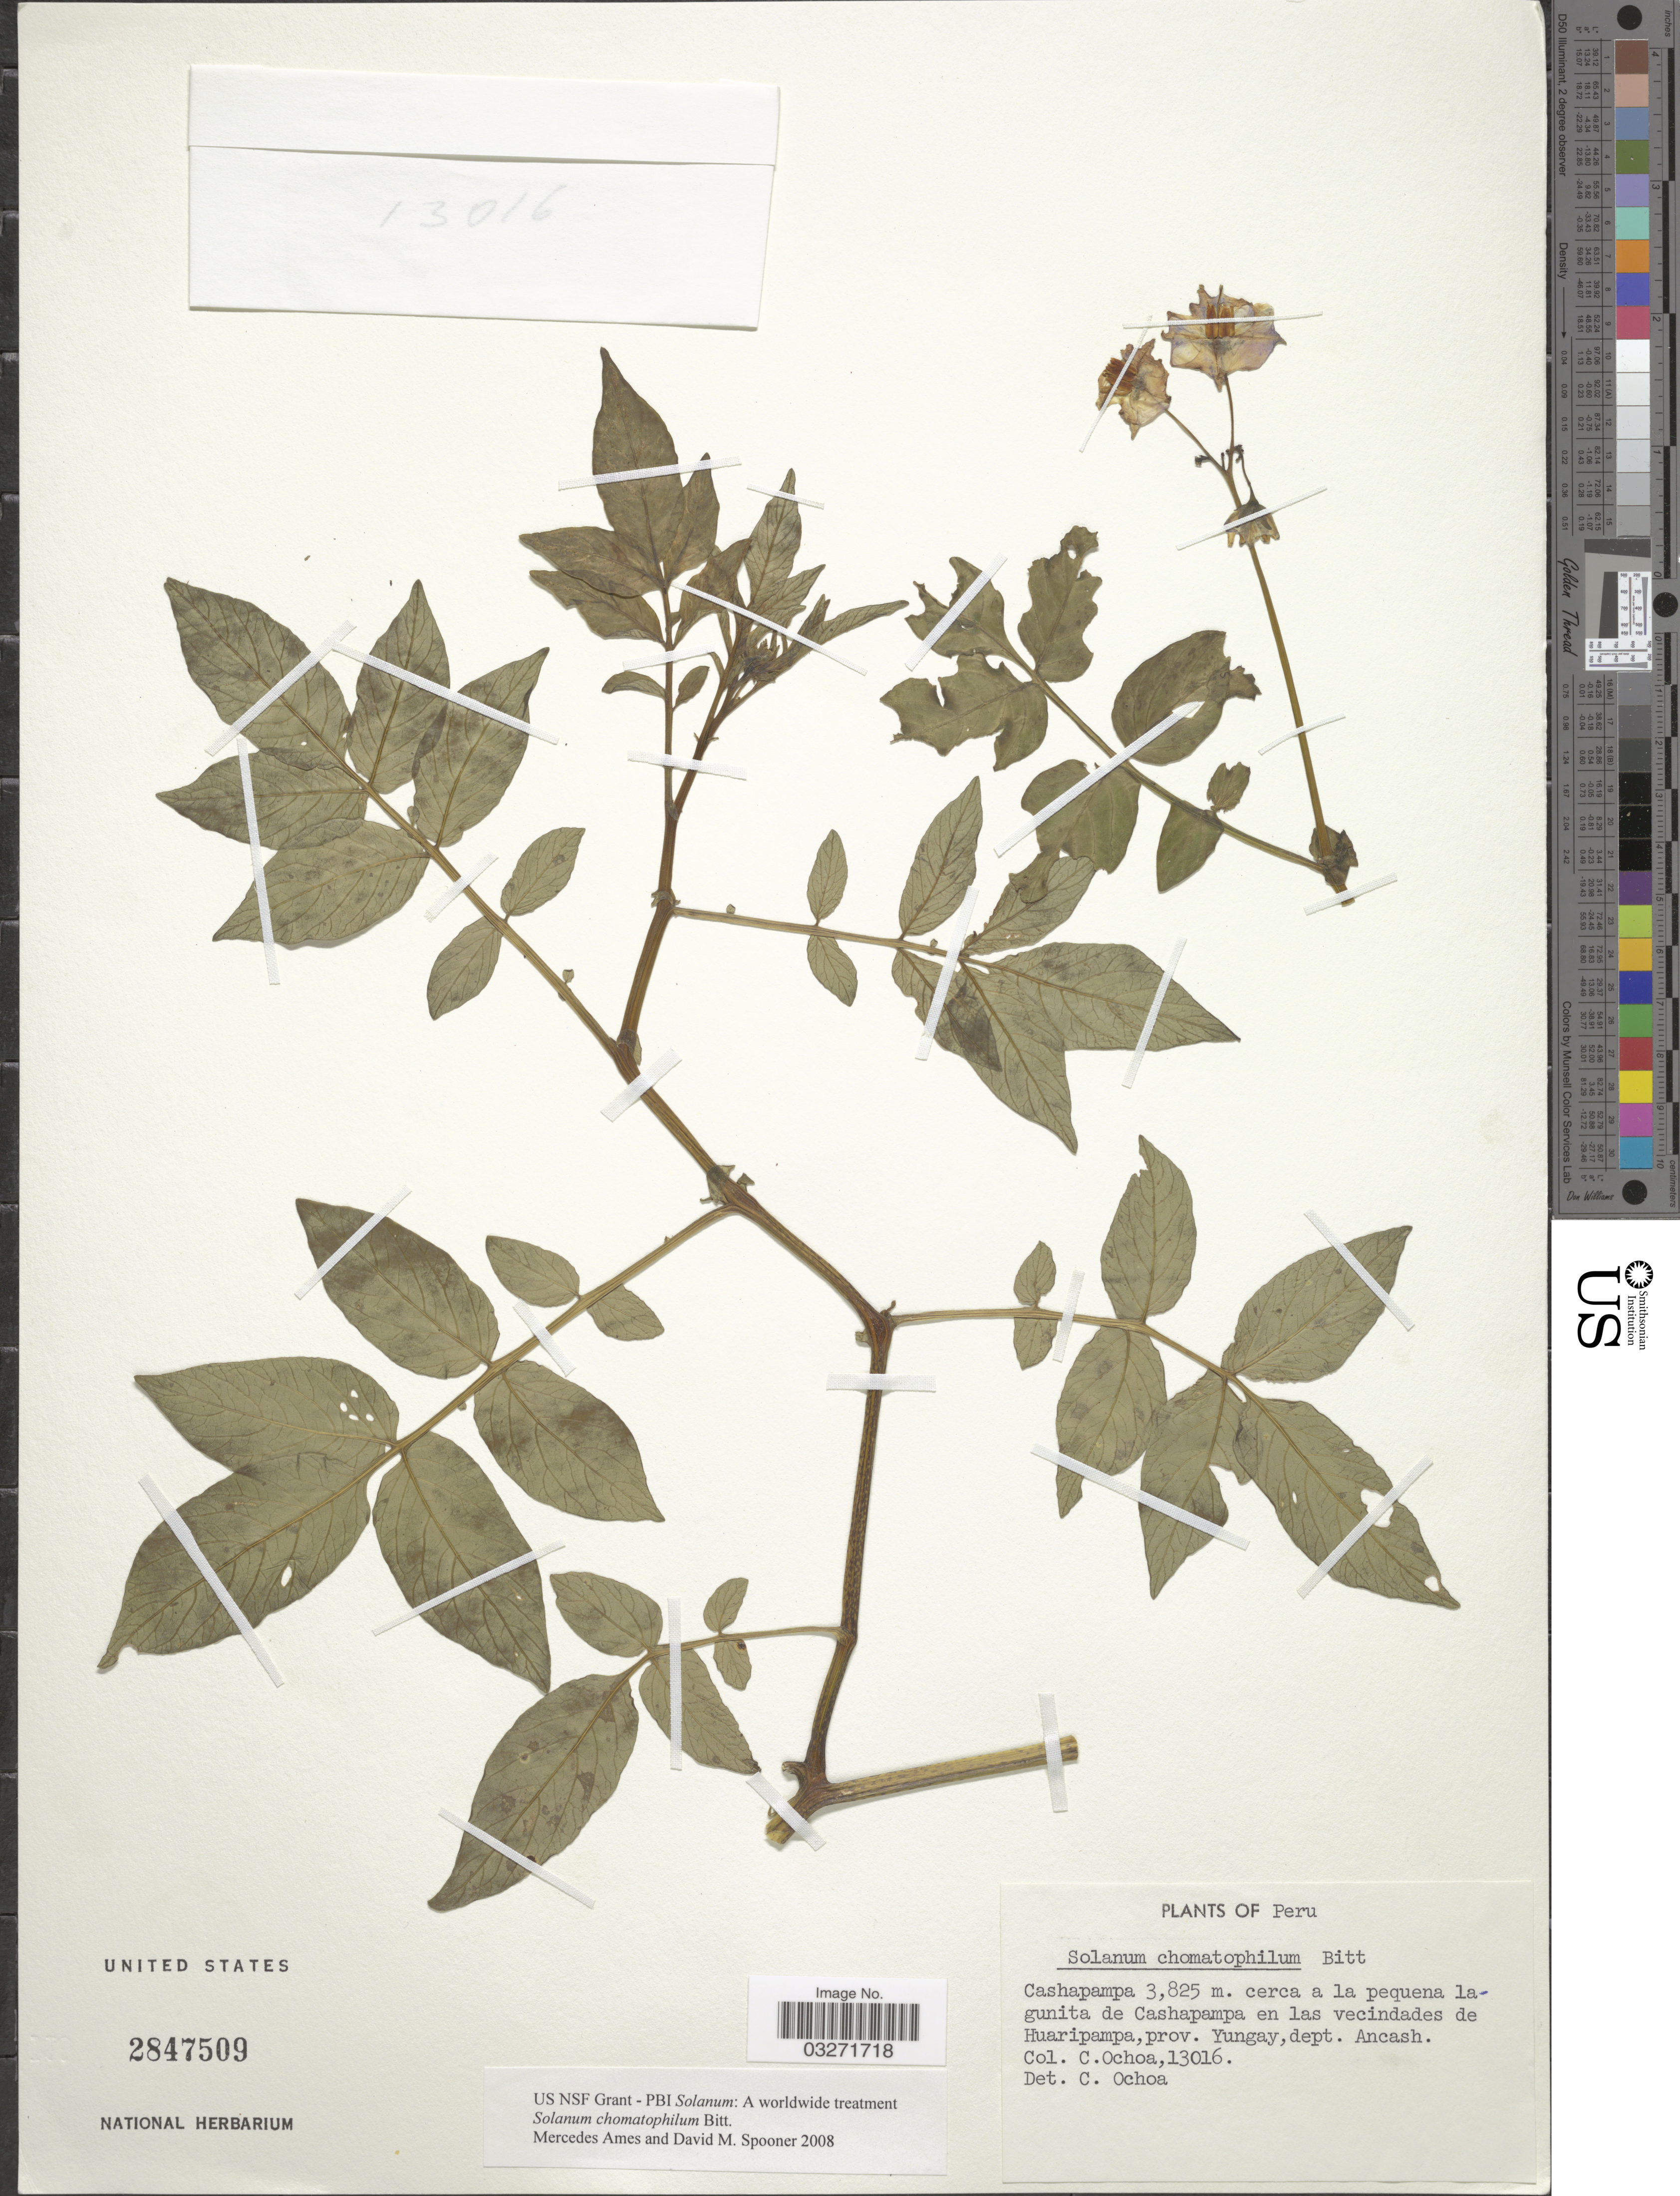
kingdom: Plantae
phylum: Tracheophyta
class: Magnoliopsida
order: Solanales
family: Solanaceae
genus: Solanum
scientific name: Solanum chomatophilum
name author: Bitter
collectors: C. Ochoa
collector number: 13016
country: Peru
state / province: Ancash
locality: Cashapampa, cerca a la pequena lagunita de Cashapampa en las vecindades de Huaripampa, prov. Yungay, dept. Ancash.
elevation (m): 3825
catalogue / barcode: US 2847509